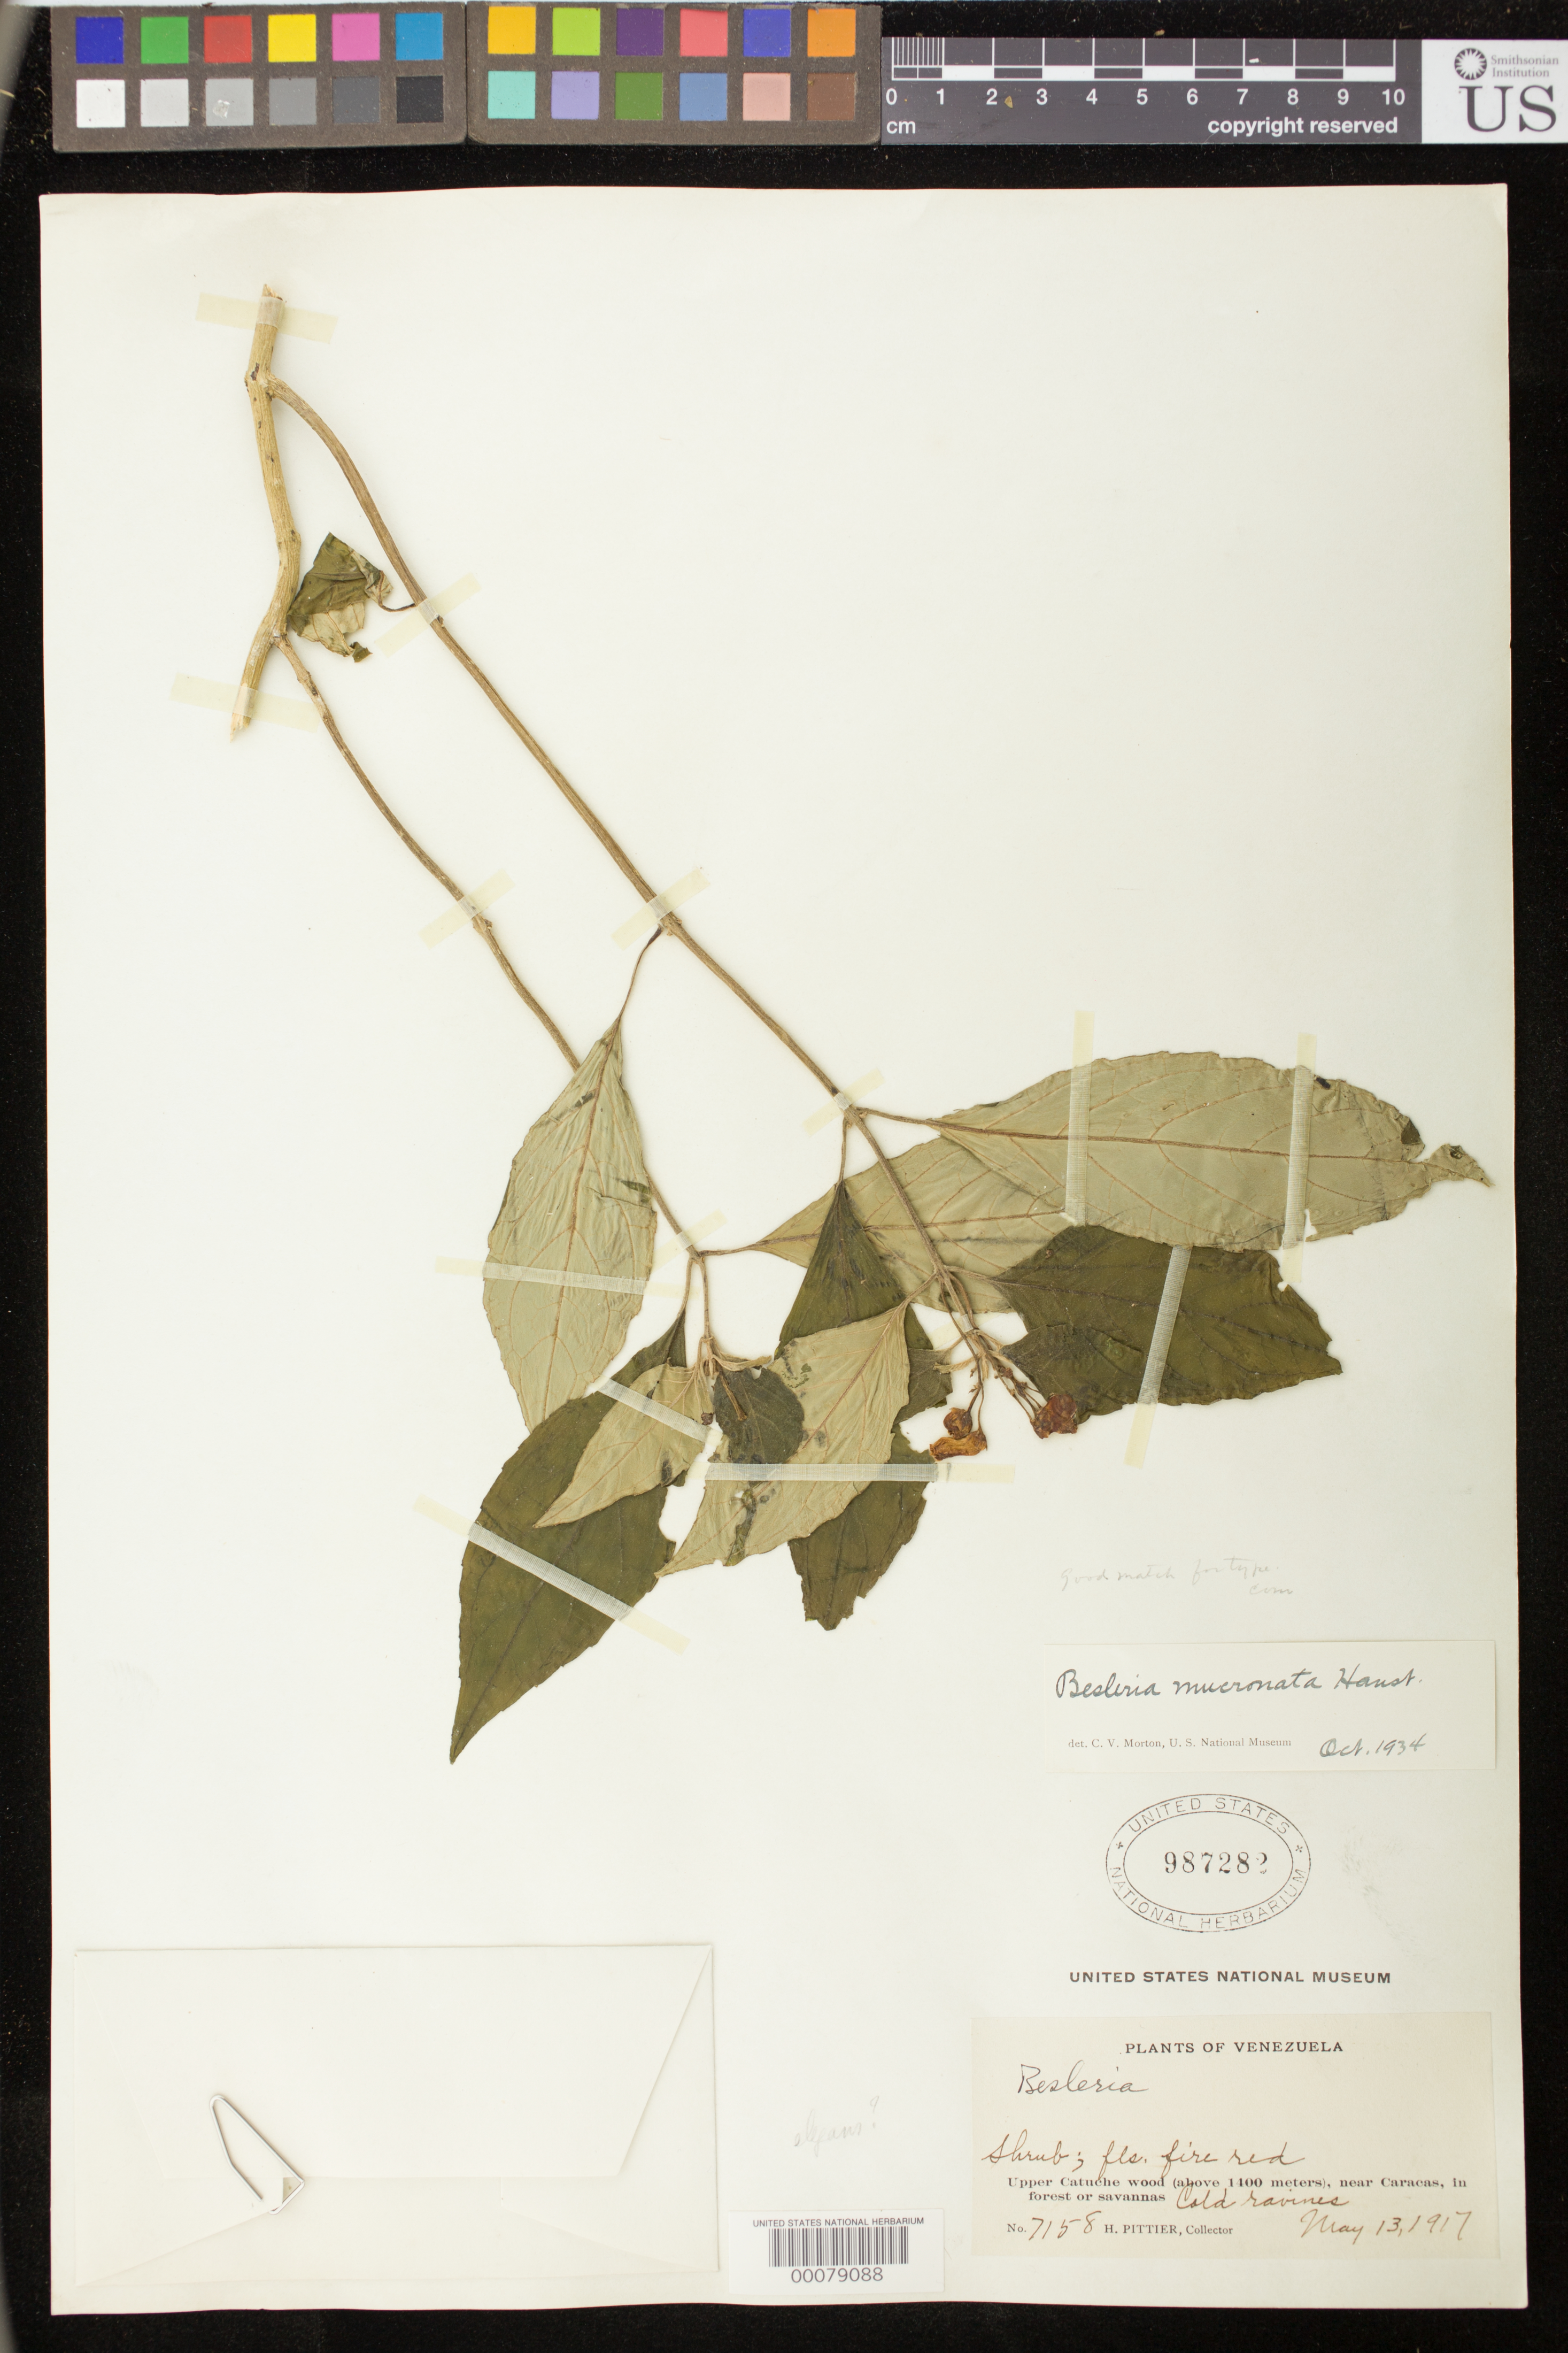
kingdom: Plantae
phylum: Tracheophyta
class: Magnoliopsida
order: Lamiales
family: Gesneriaceae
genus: Besleria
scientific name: Besleria mucronata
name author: Hanst.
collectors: H. F. Pittier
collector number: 7158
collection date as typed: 13 May 1917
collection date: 1917-05-13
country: Venezuela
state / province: Distrito Federal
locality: Upper Catuche wood, near Caracas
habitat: In forest or savannas, cold ravines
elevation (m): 1400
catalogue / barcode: US 987282